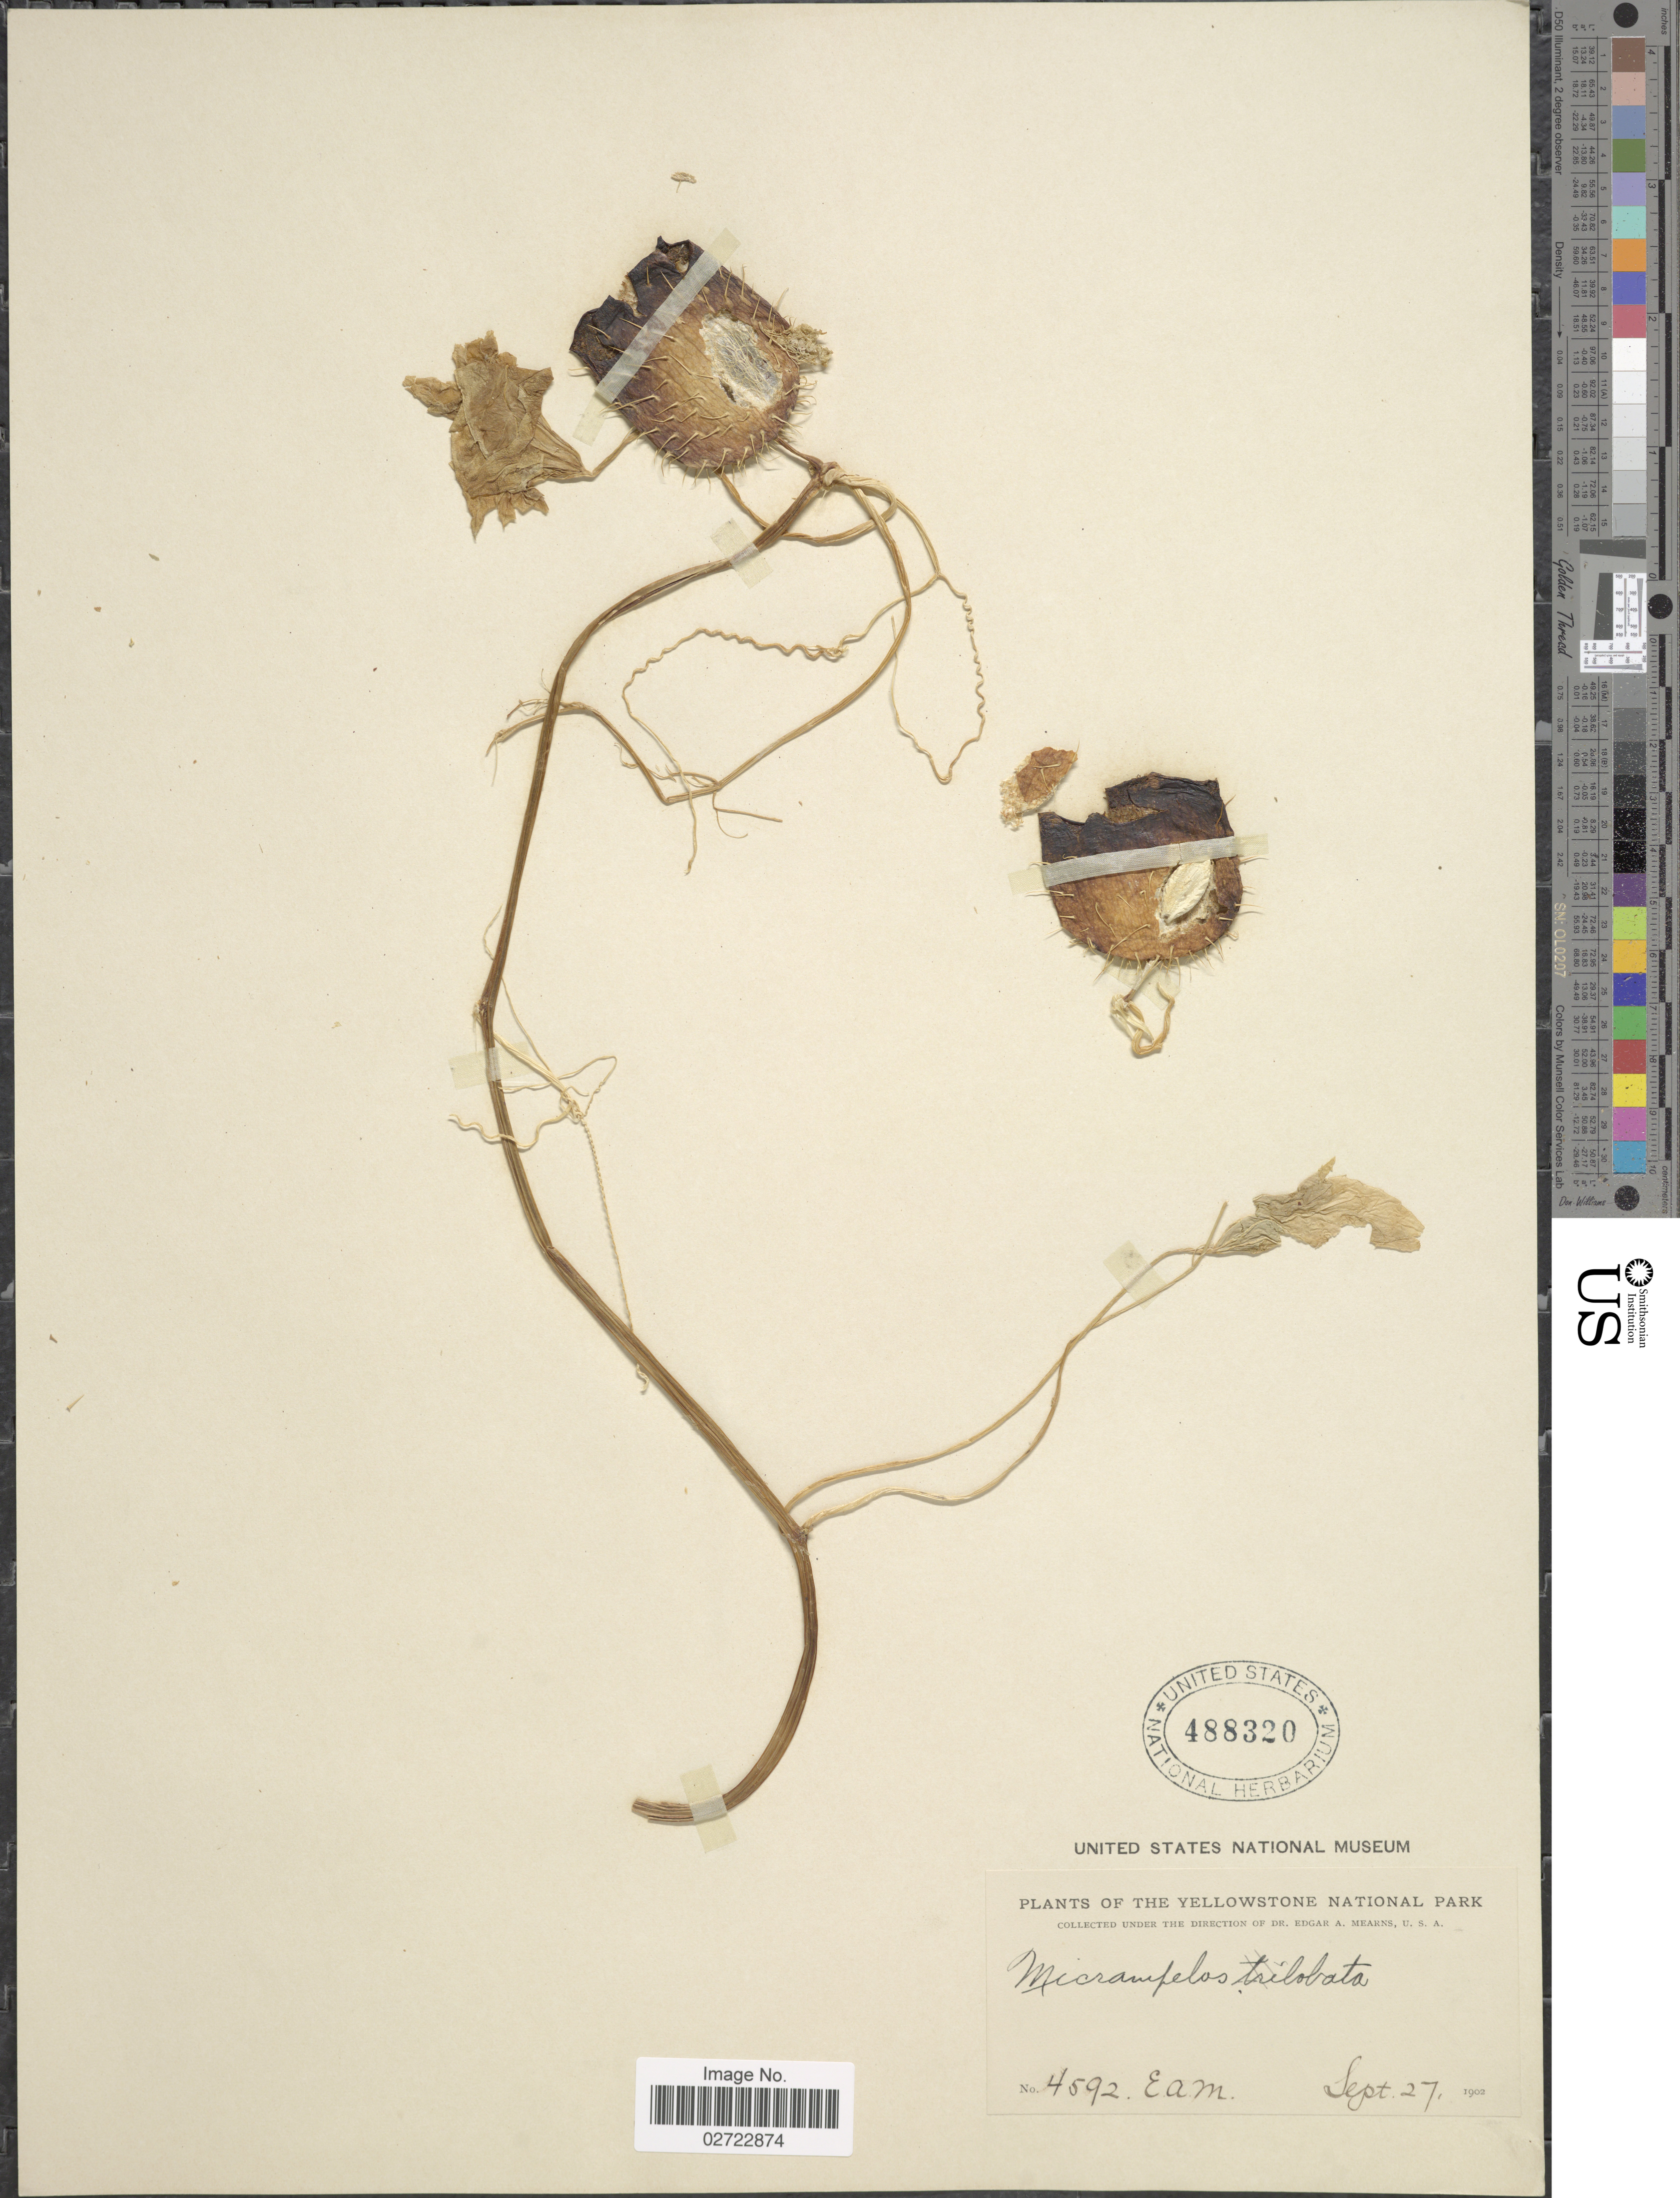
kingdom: Plantae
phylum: Tracheophyta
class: Magnoliopsida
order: Cucurbitales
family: Cucurbitaceae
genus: Echinocystis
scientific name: Echinocystis lobata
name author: (Michx.) Torr. & A. Gray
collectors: E. A. Mearns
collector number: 4592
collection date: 1902-09-27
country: United States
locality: Yellowstone National Park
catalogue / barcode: US 488320